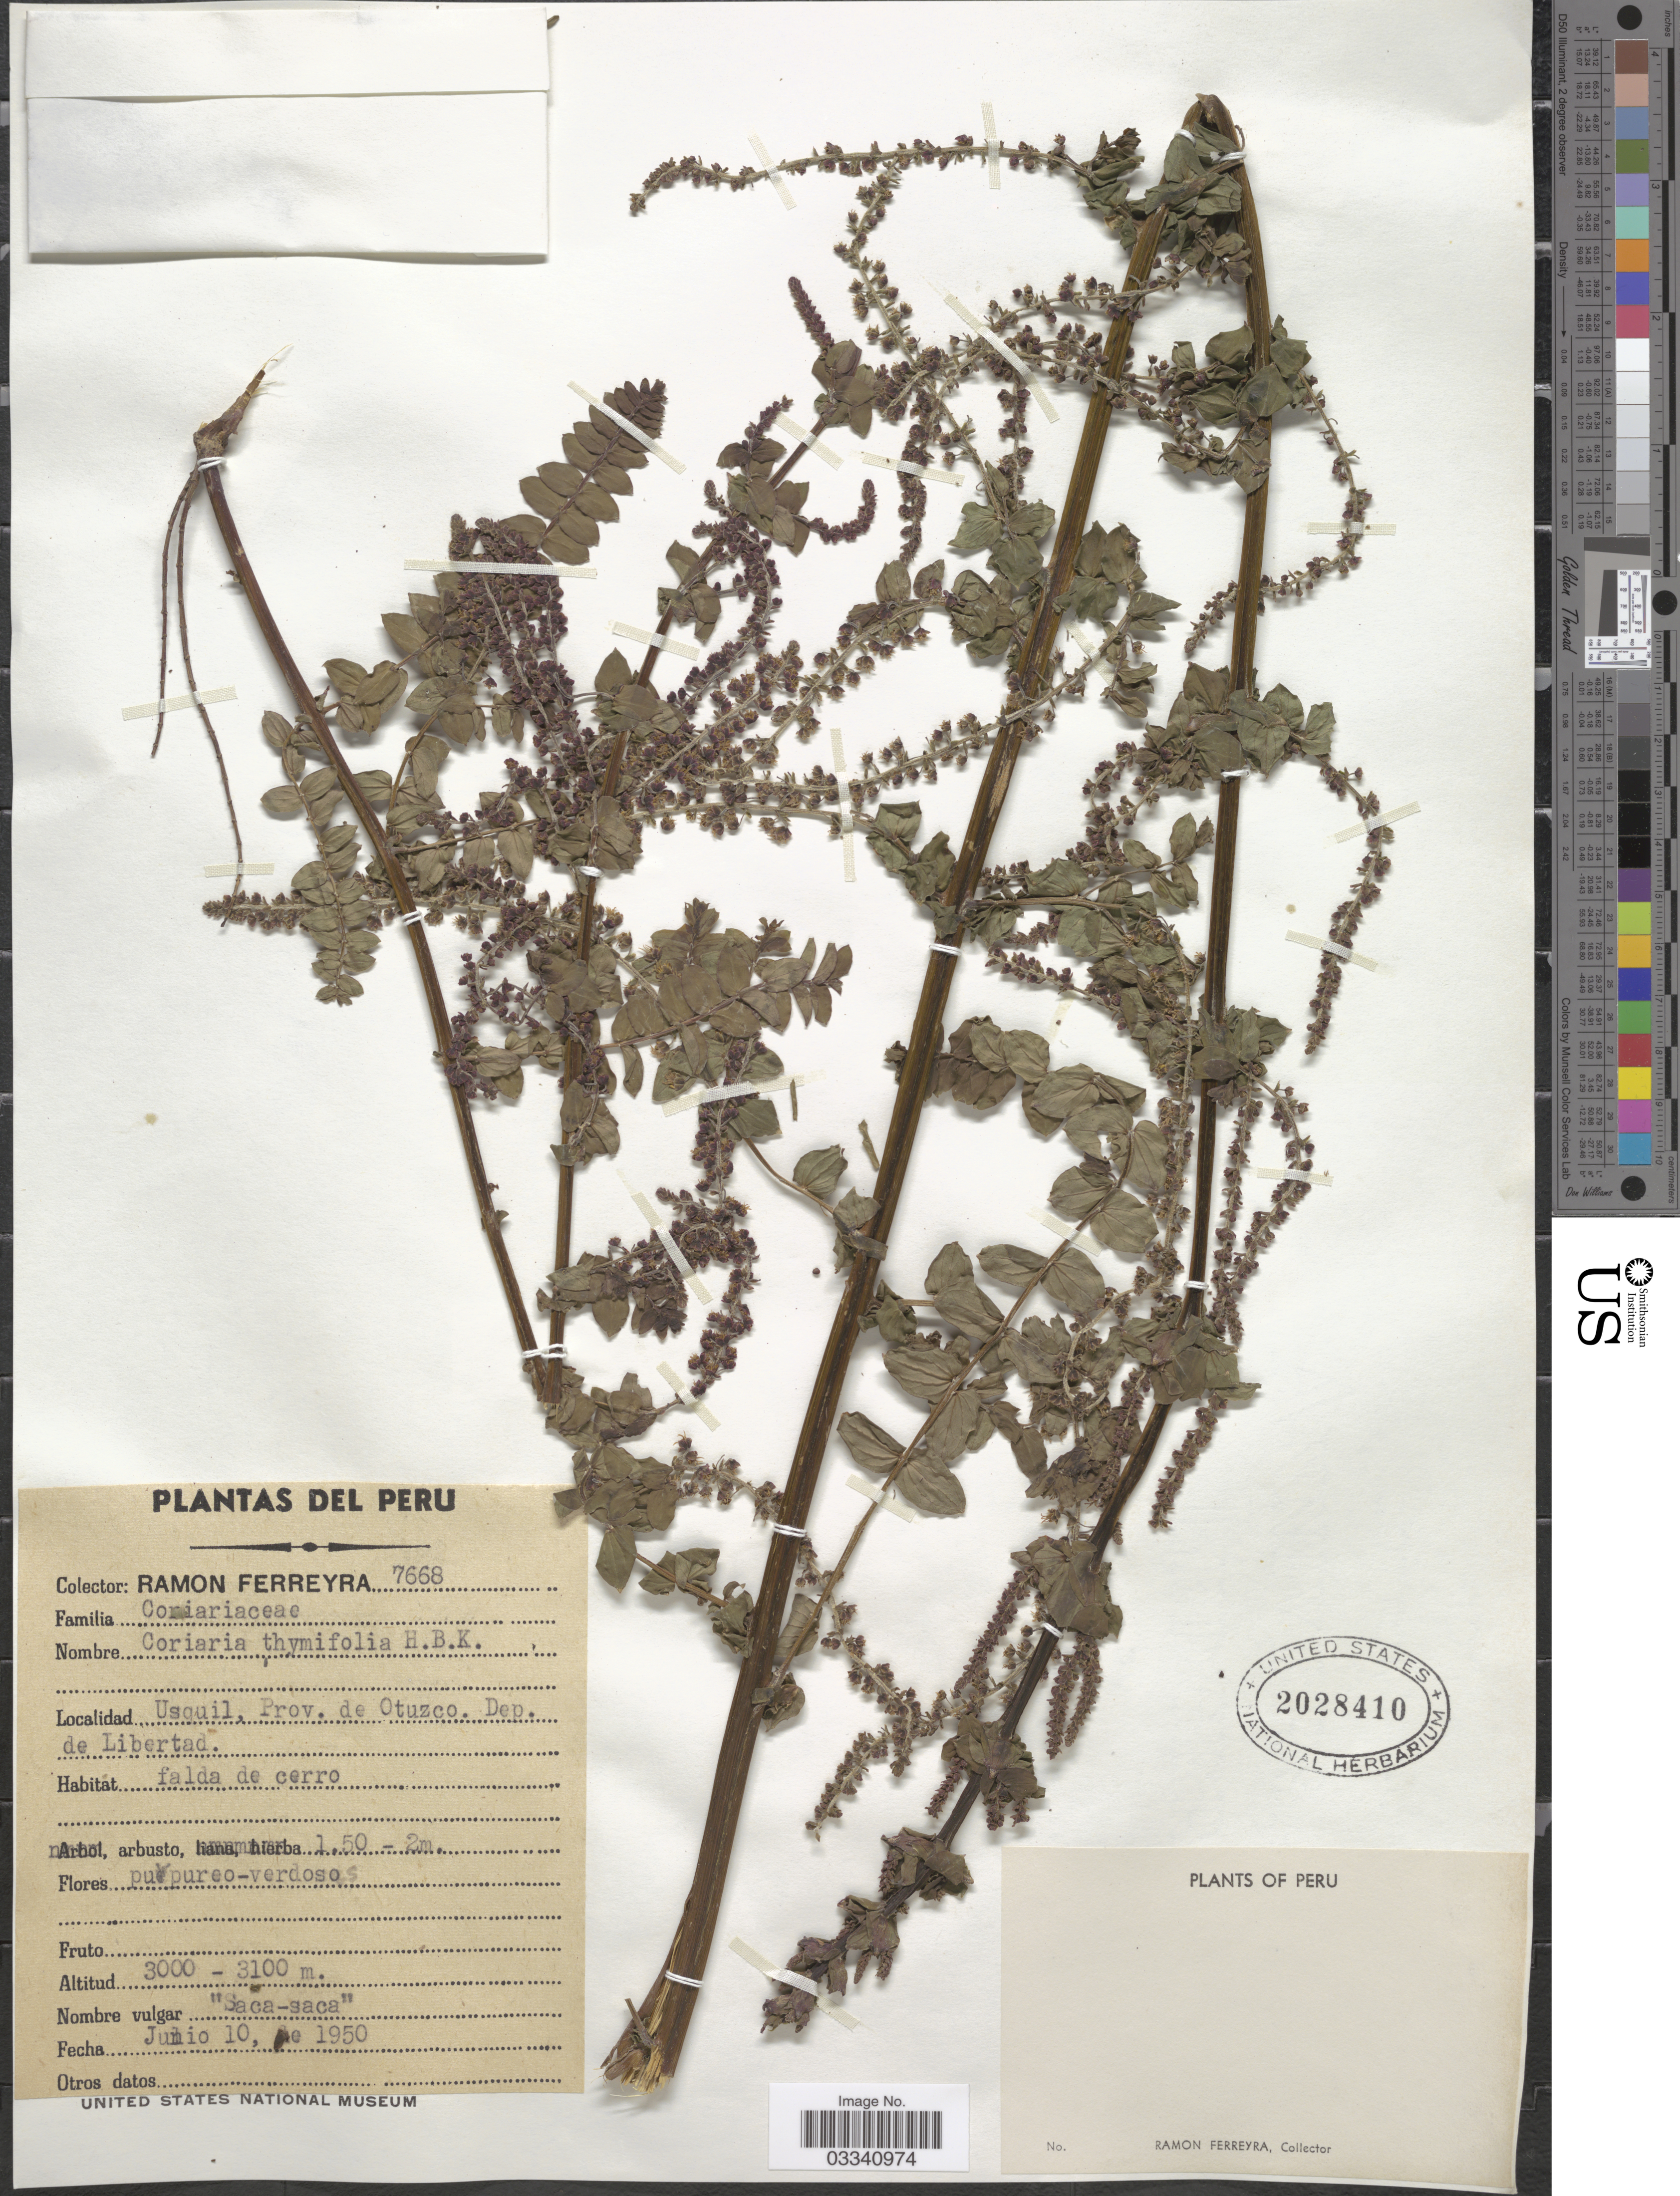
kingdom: Plantae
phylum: Tracheophyta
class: Magnoliopsida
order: Cucurbitales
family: Coriariaceae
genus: Coriaria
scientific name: Coriaria ruscifolia subsp. microphylla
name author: (Poir.) L.E. Skog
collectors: R. A. Ferreyra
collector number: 7668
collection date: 1950-06-10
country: Peru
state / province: La Libertad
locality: Usquil, Prov. de Otuzco, Dep. de Libertad.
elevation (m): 3000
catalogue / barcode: US 2028410